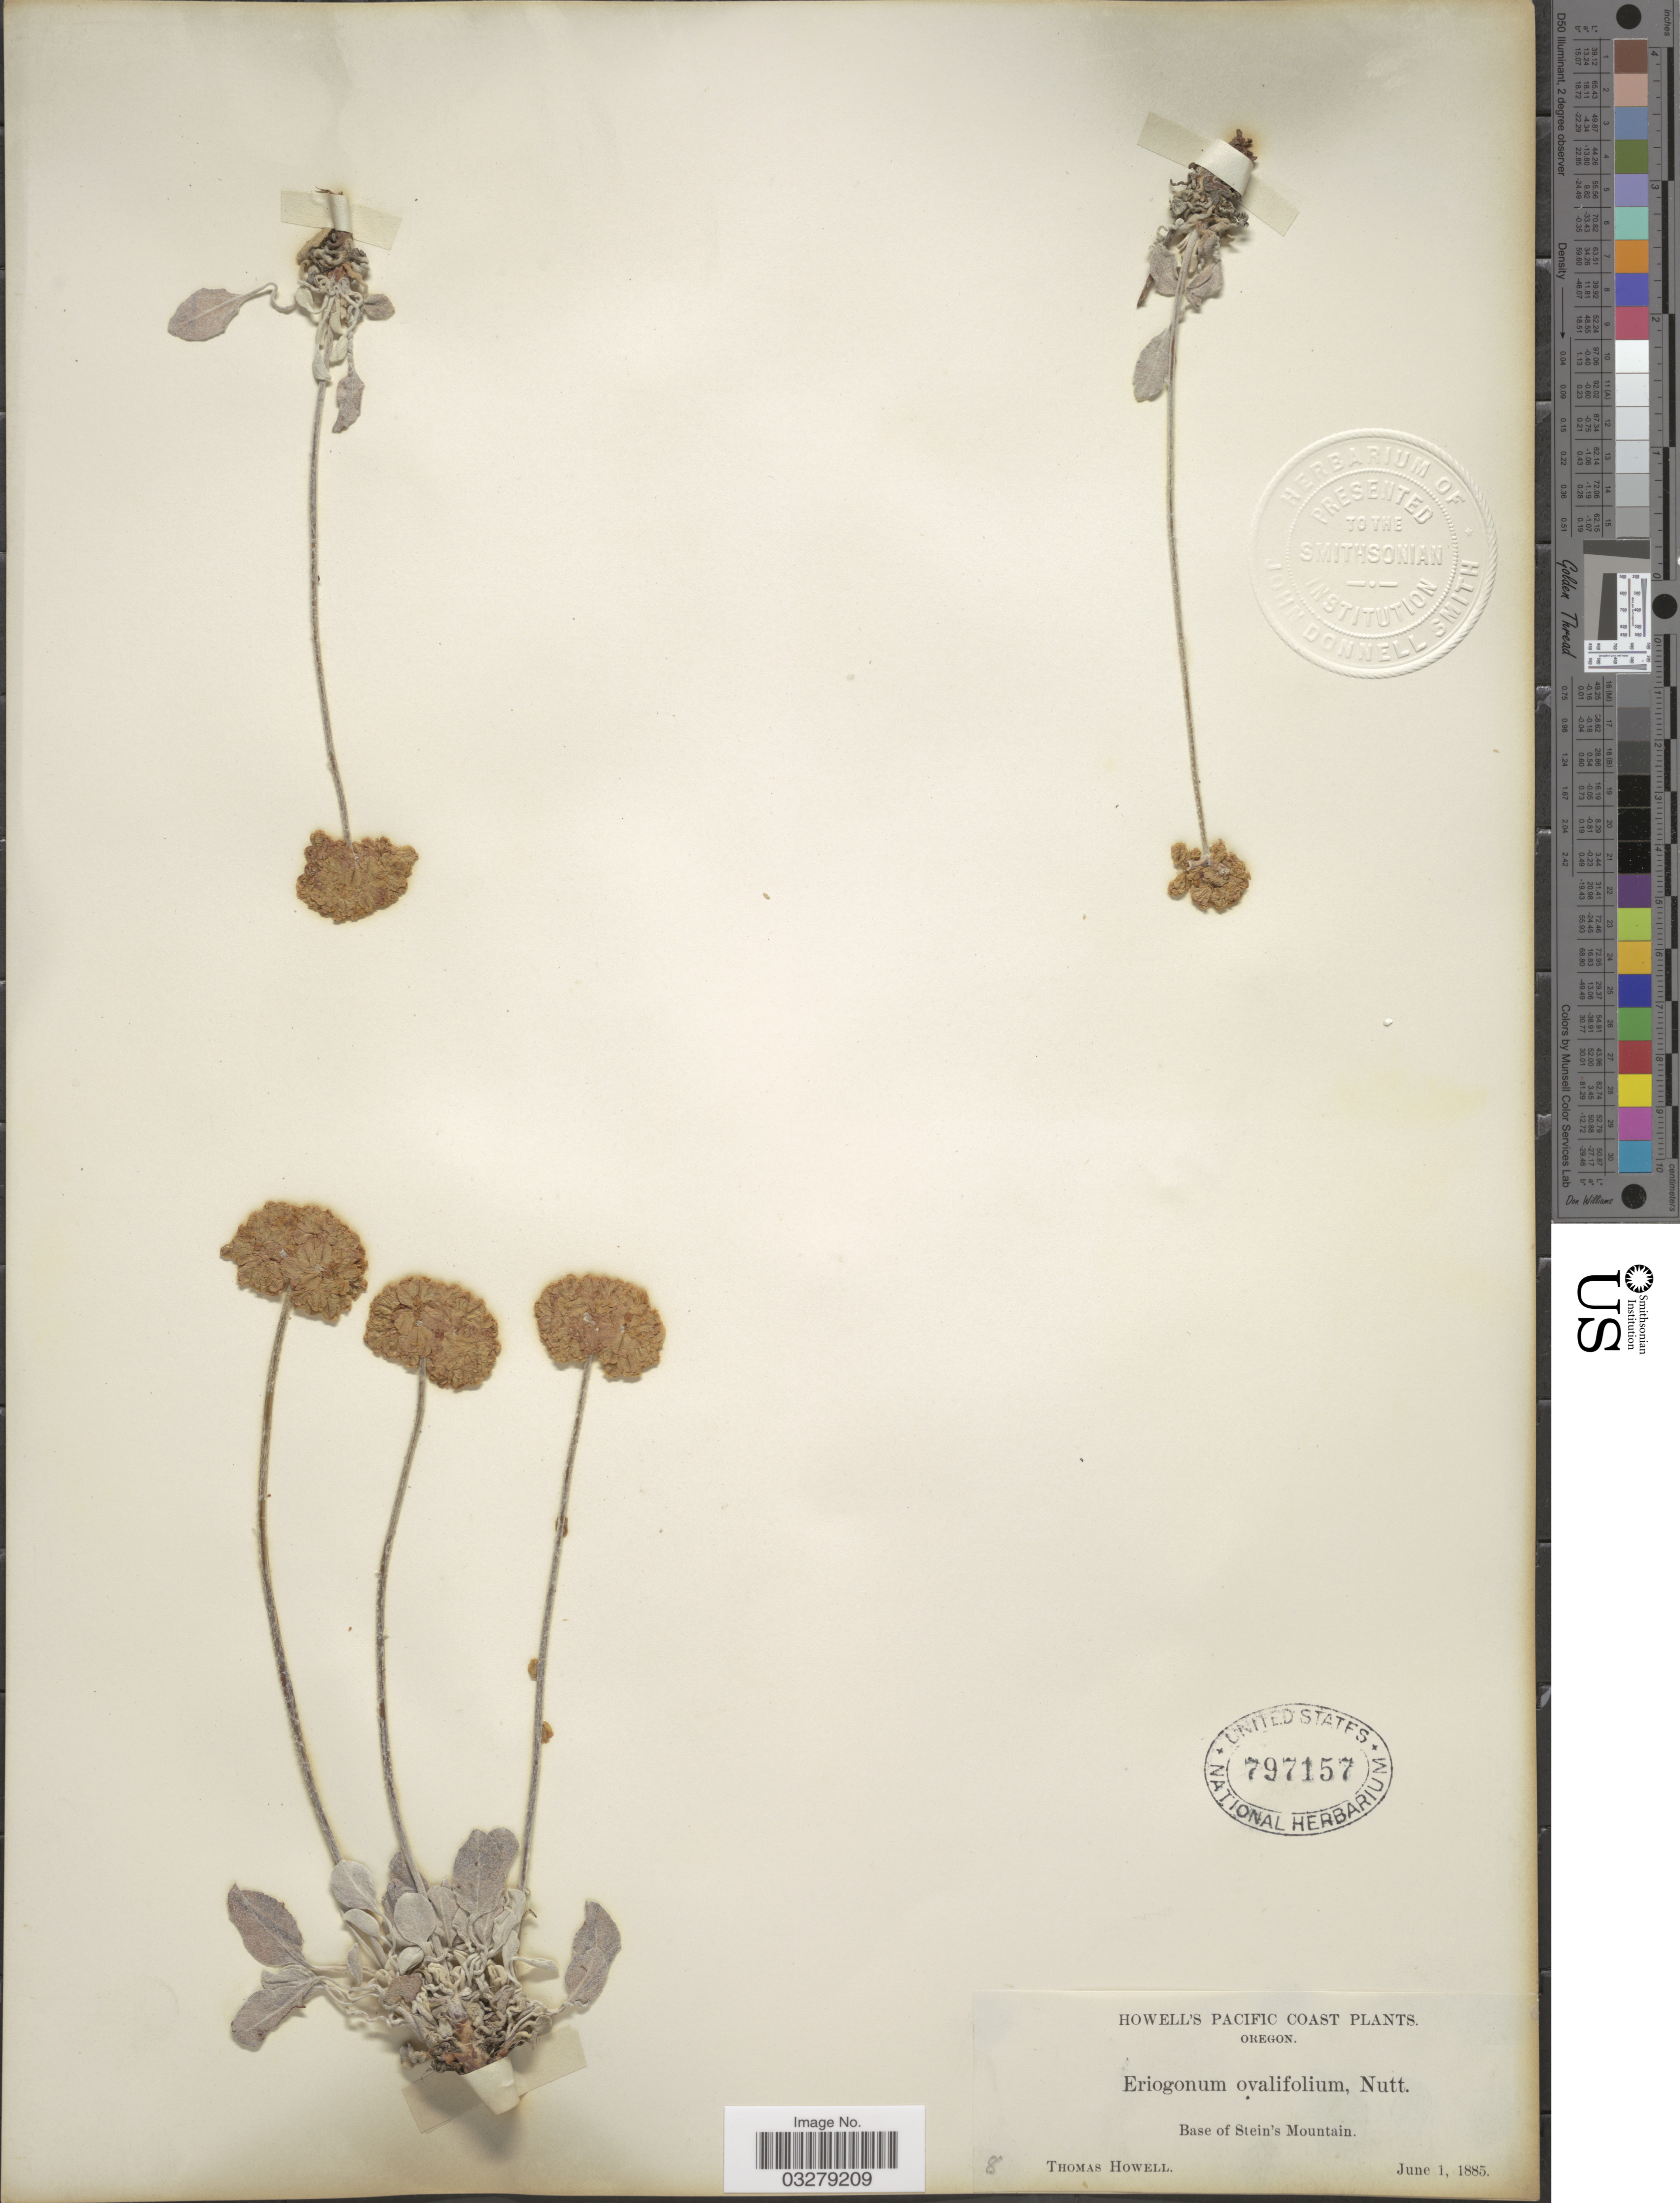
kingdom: Plantae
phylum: Tracheophyta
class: Magnoliopsida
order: Caryophyllales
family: Polygonaceae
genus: Eriogonum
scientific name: Eriogonum ovalifolium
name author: Nutt.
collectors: T. Howell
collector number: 8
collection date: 1885-06-01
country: United States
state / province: Oregon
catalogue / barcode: US 797157